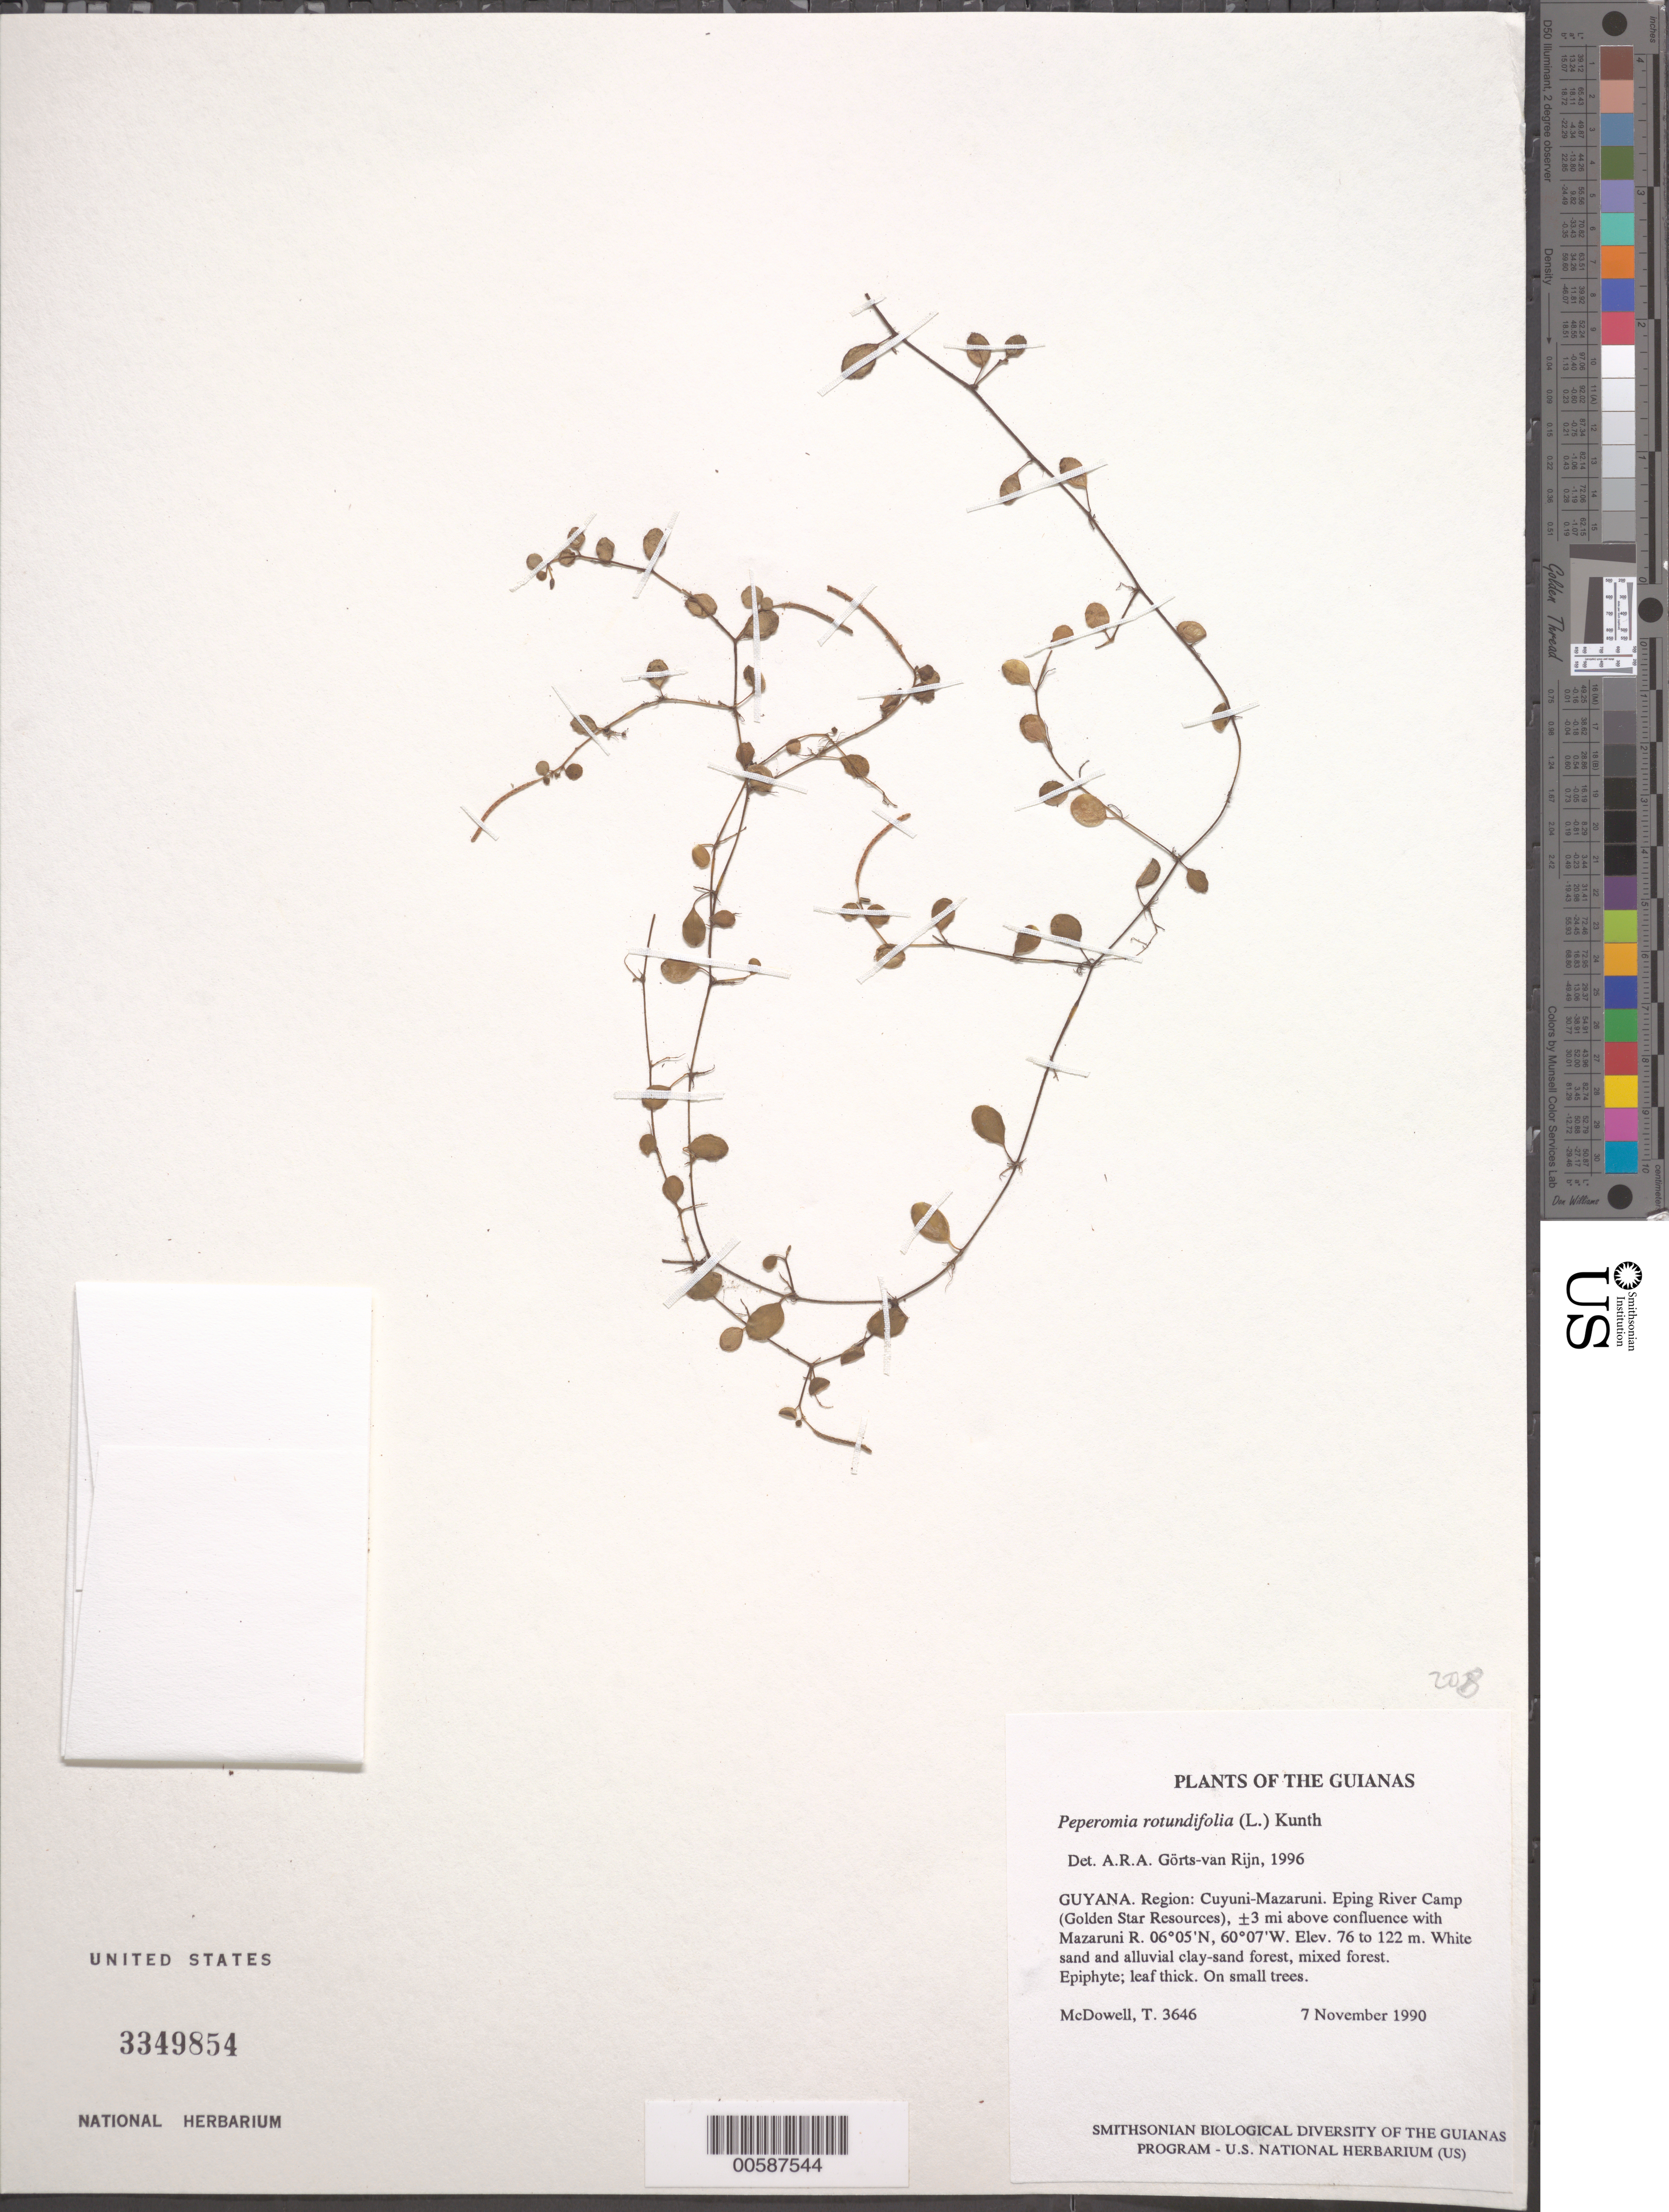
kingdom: Plantae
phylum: Tracheophyta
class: Magnoliopsida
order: Piperales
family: Piperaceae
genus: Peperomia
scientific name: Peperomia rotundifolia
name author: (L.) Kunth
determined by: Görts-van Rijn, A. R. A.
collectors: T. McDowell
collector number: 3646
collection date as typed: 7 November 1990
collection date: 1990-11-07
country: Guyana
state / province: Cuyuni-Mazaruni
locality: Eping River Camp (Golden Star Resources), ±3 mi above confluence with Mazaruni R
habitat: White sand and alluvial clay-sand forest, mixed forest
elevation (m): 76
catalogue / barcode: US 3349854